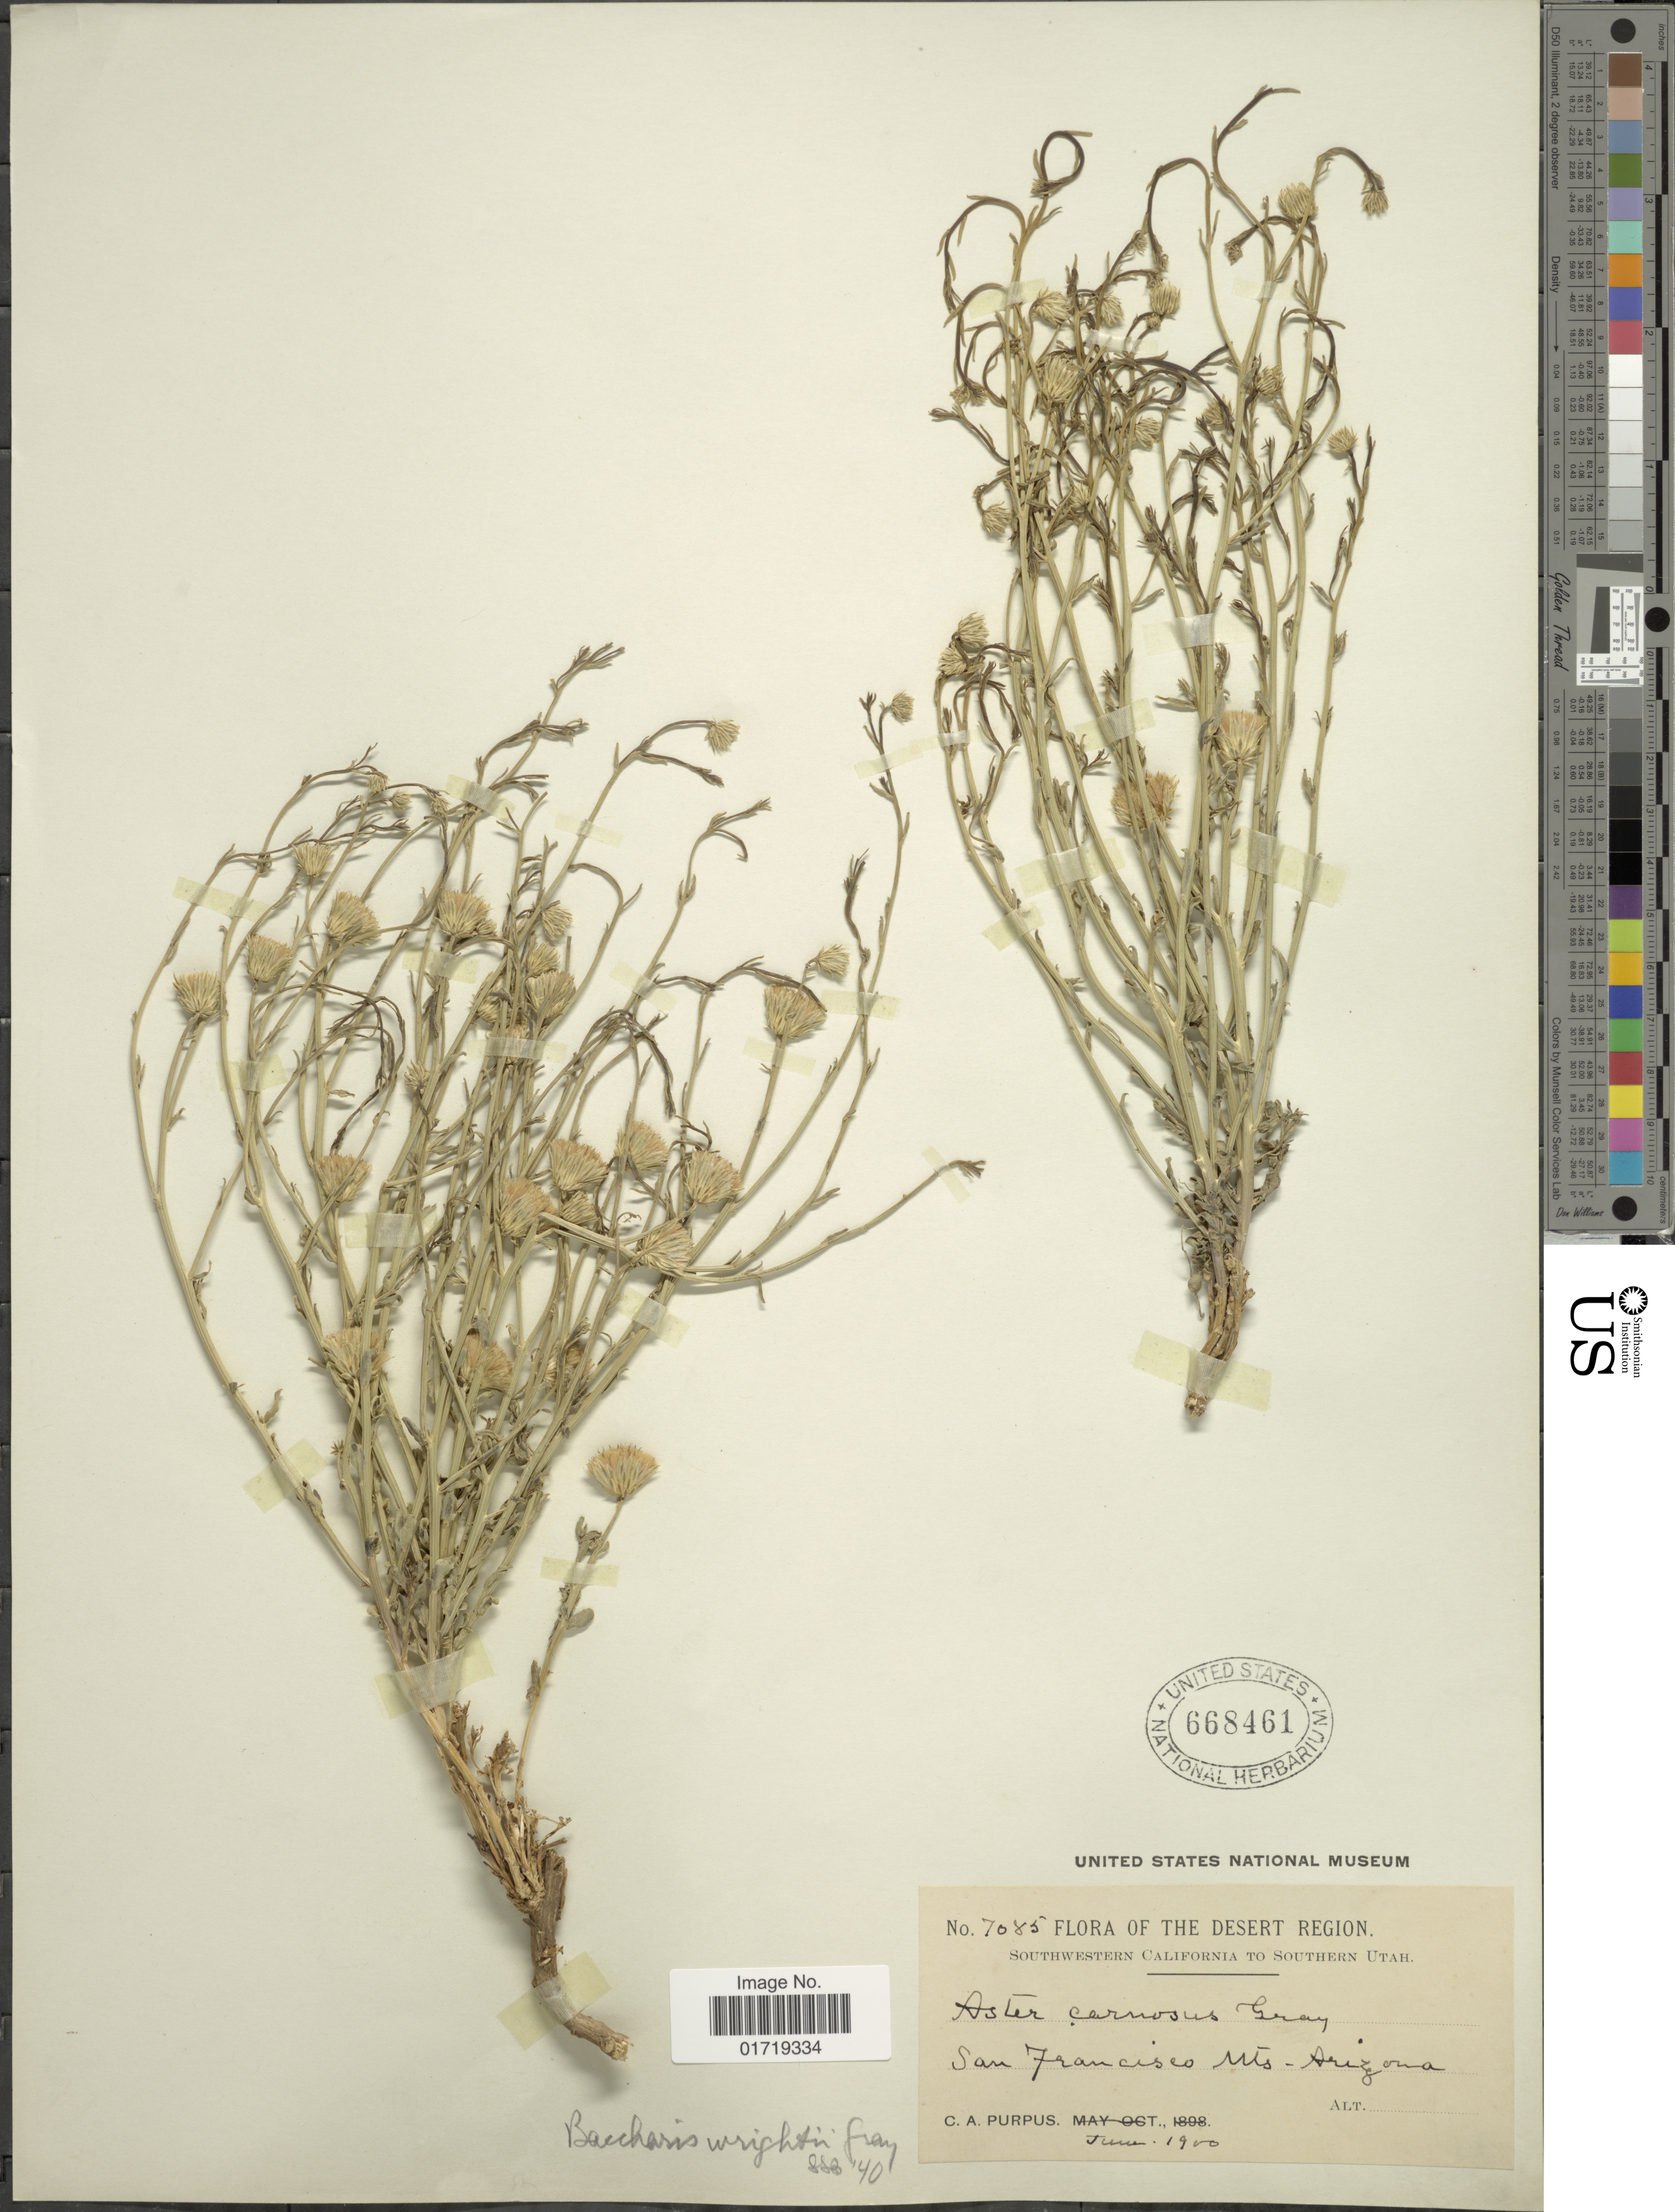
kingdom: Plantae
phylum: Tracheophyta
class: Magnoliopsida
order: Asterales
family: Asteraceae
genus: Baccharis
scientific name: Baccharis wrightii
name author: A. Gray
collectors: C. A. Purpus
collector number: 7085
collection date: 1900-06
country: United States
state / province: Arizona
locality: The Desert Region, San Francisco Mts.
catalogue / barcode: US 668461